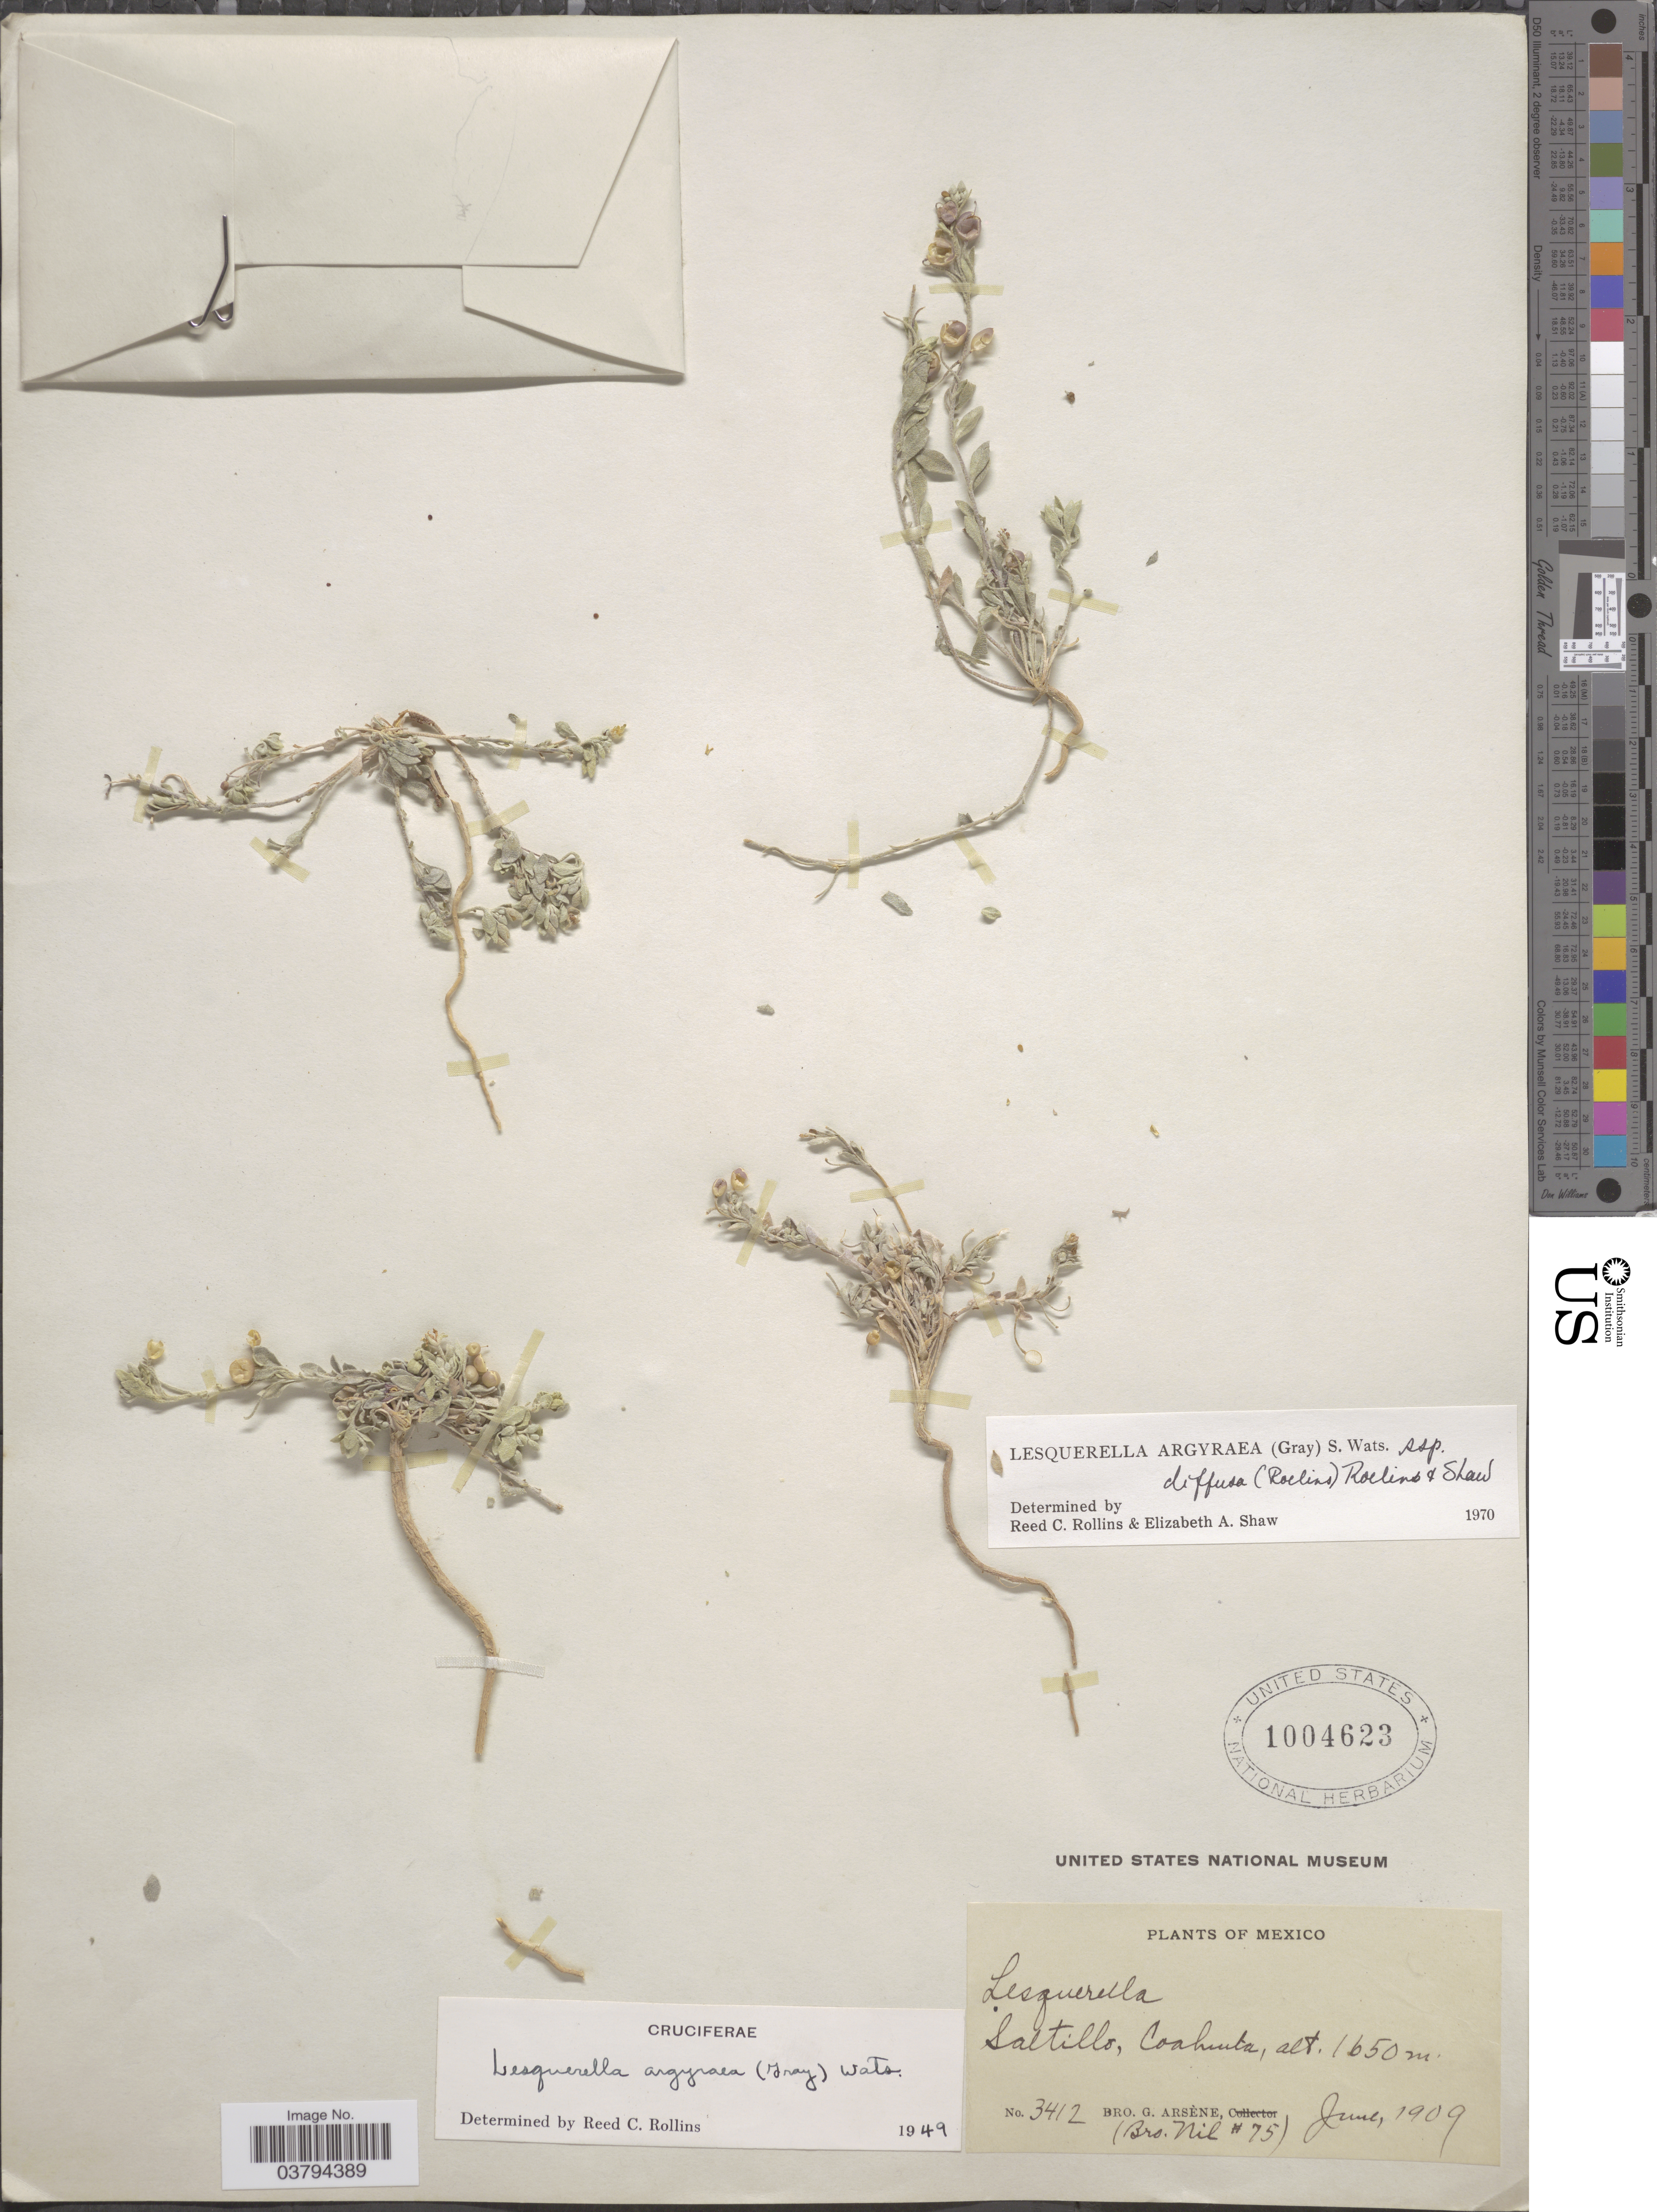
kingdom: Plantae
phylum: Tracheophyta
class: Magnoliopsida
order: Brassicales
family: Brassicaceae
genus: Lesquerella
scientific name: Lesquerella argyraea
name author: (A. Gray) S. Watson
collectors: Bro. G. Arsène & Bro. Nil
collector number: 3412/75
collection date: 1909-06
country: Mexico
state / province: Coahuila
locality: Saltillo, Coahuila.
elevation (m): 1650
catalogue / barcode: US 1004623